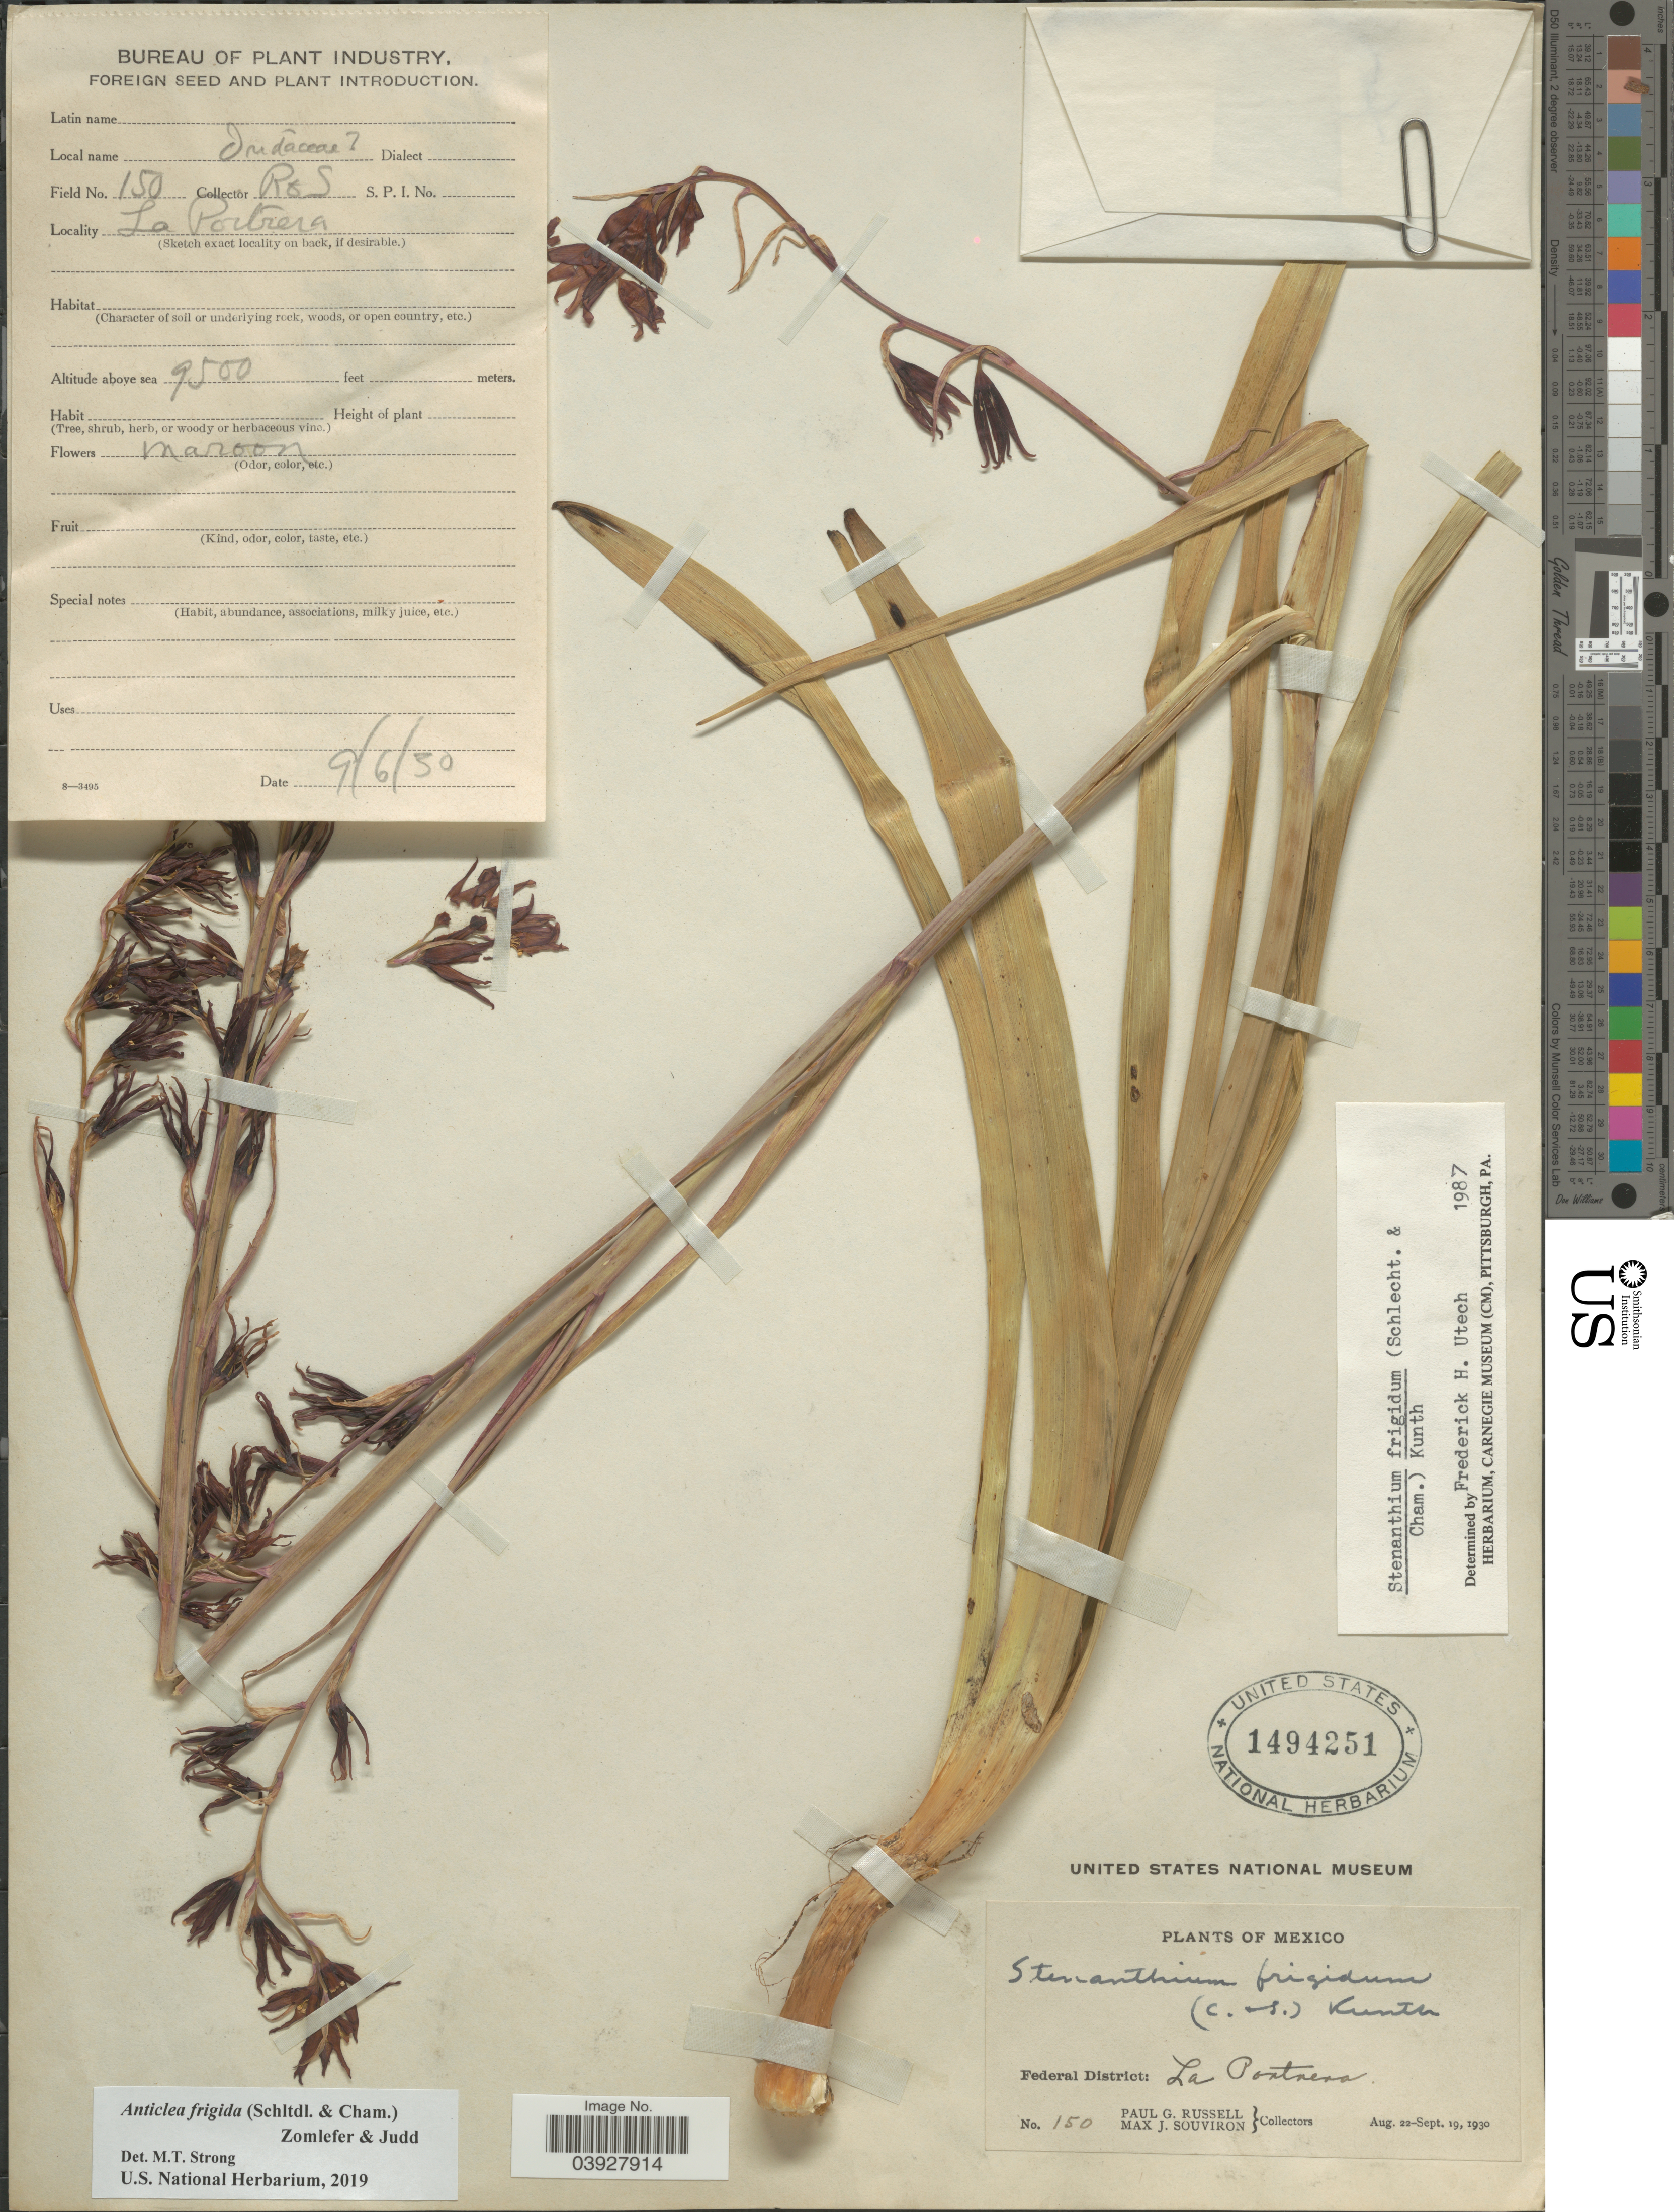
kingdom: Plantae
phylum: Tracheophyta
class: Liliopsida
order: Liliales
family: Melanthiaceae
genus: Anticlea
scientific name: Anticlea frigida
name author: (Schltdl. & Cham.) Zomlefer & Judd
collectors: P. G. Russell & M. J. Souviron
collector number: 150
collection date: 1930-09-06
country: Mexico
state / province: Distrito Federal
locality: Federal District: La Portrera.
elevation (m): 2896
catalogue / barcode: US 1494251